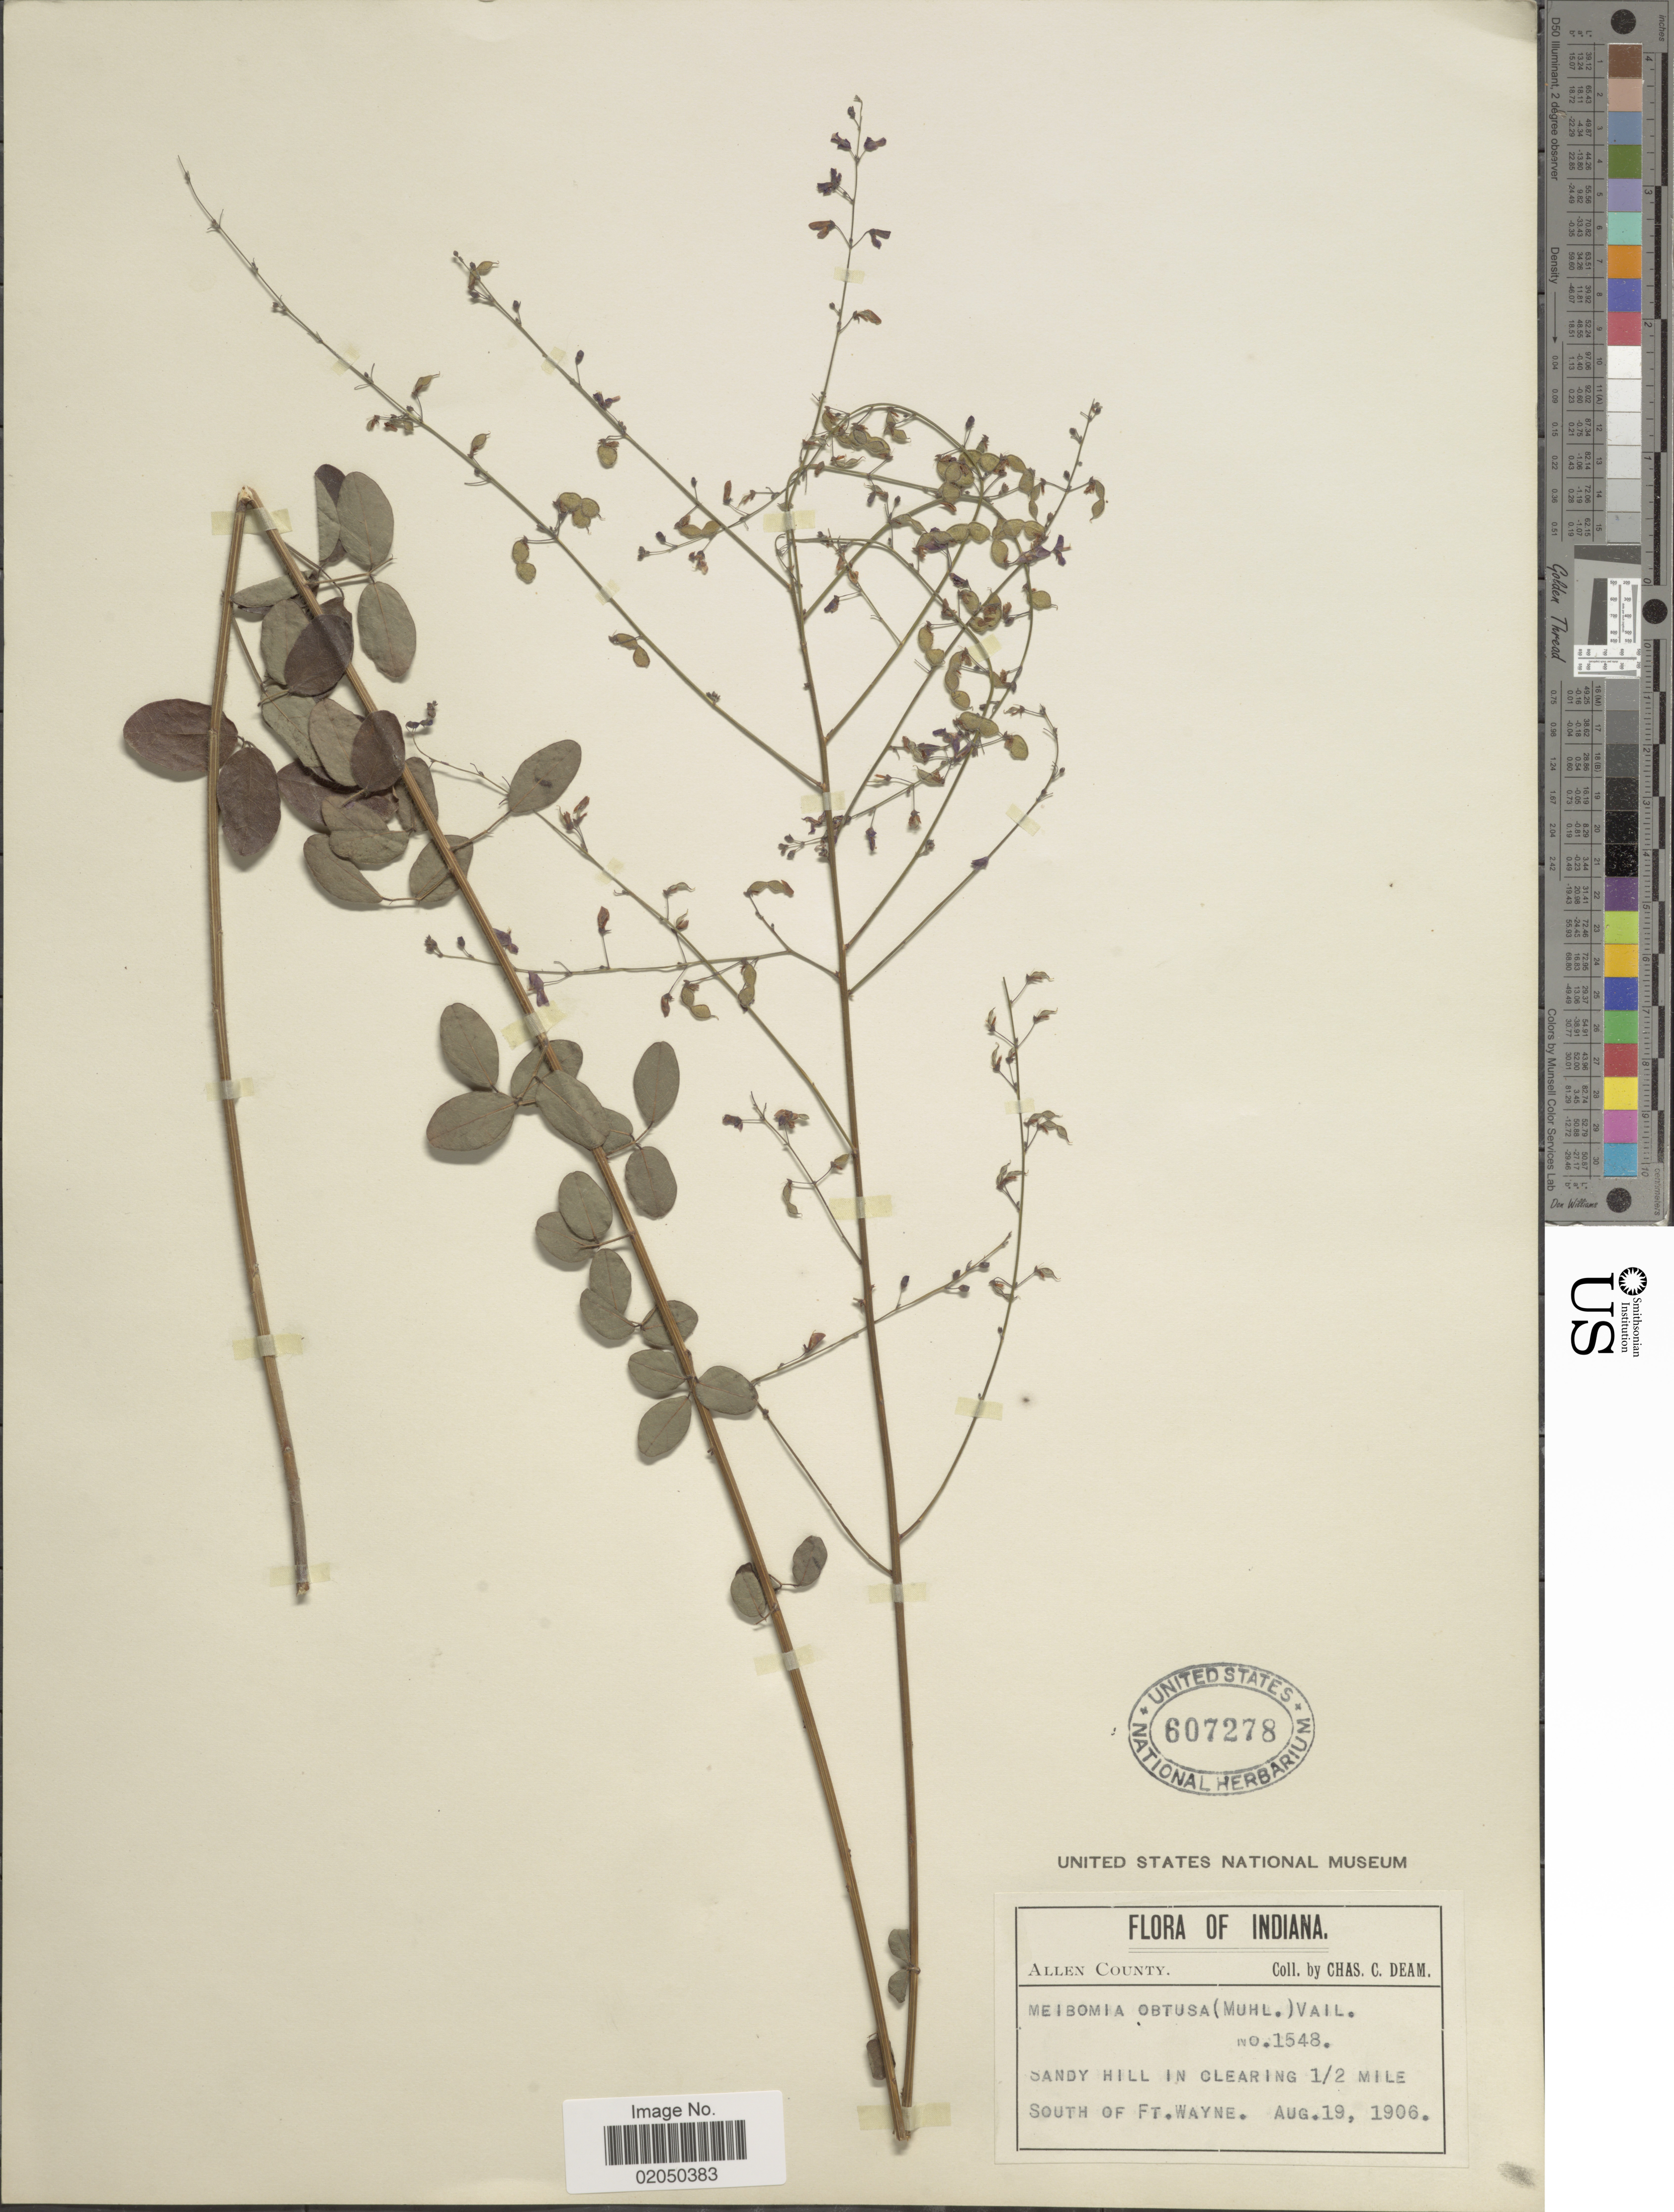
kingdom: Plantae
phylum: Tracheophyta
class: Magnoliopsida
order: Fabales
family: Fabaceae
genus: Desmodium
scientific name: Desmodium ciliare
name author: (Muhl. ex Willd.) DC.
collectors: C. C. Deam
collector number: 1548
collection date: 1906-08-19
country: United States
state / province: Indiana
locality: Allen County, Sandy hill in clearing 1/2 mile South of Ft. Wayne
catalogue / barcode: US 607278